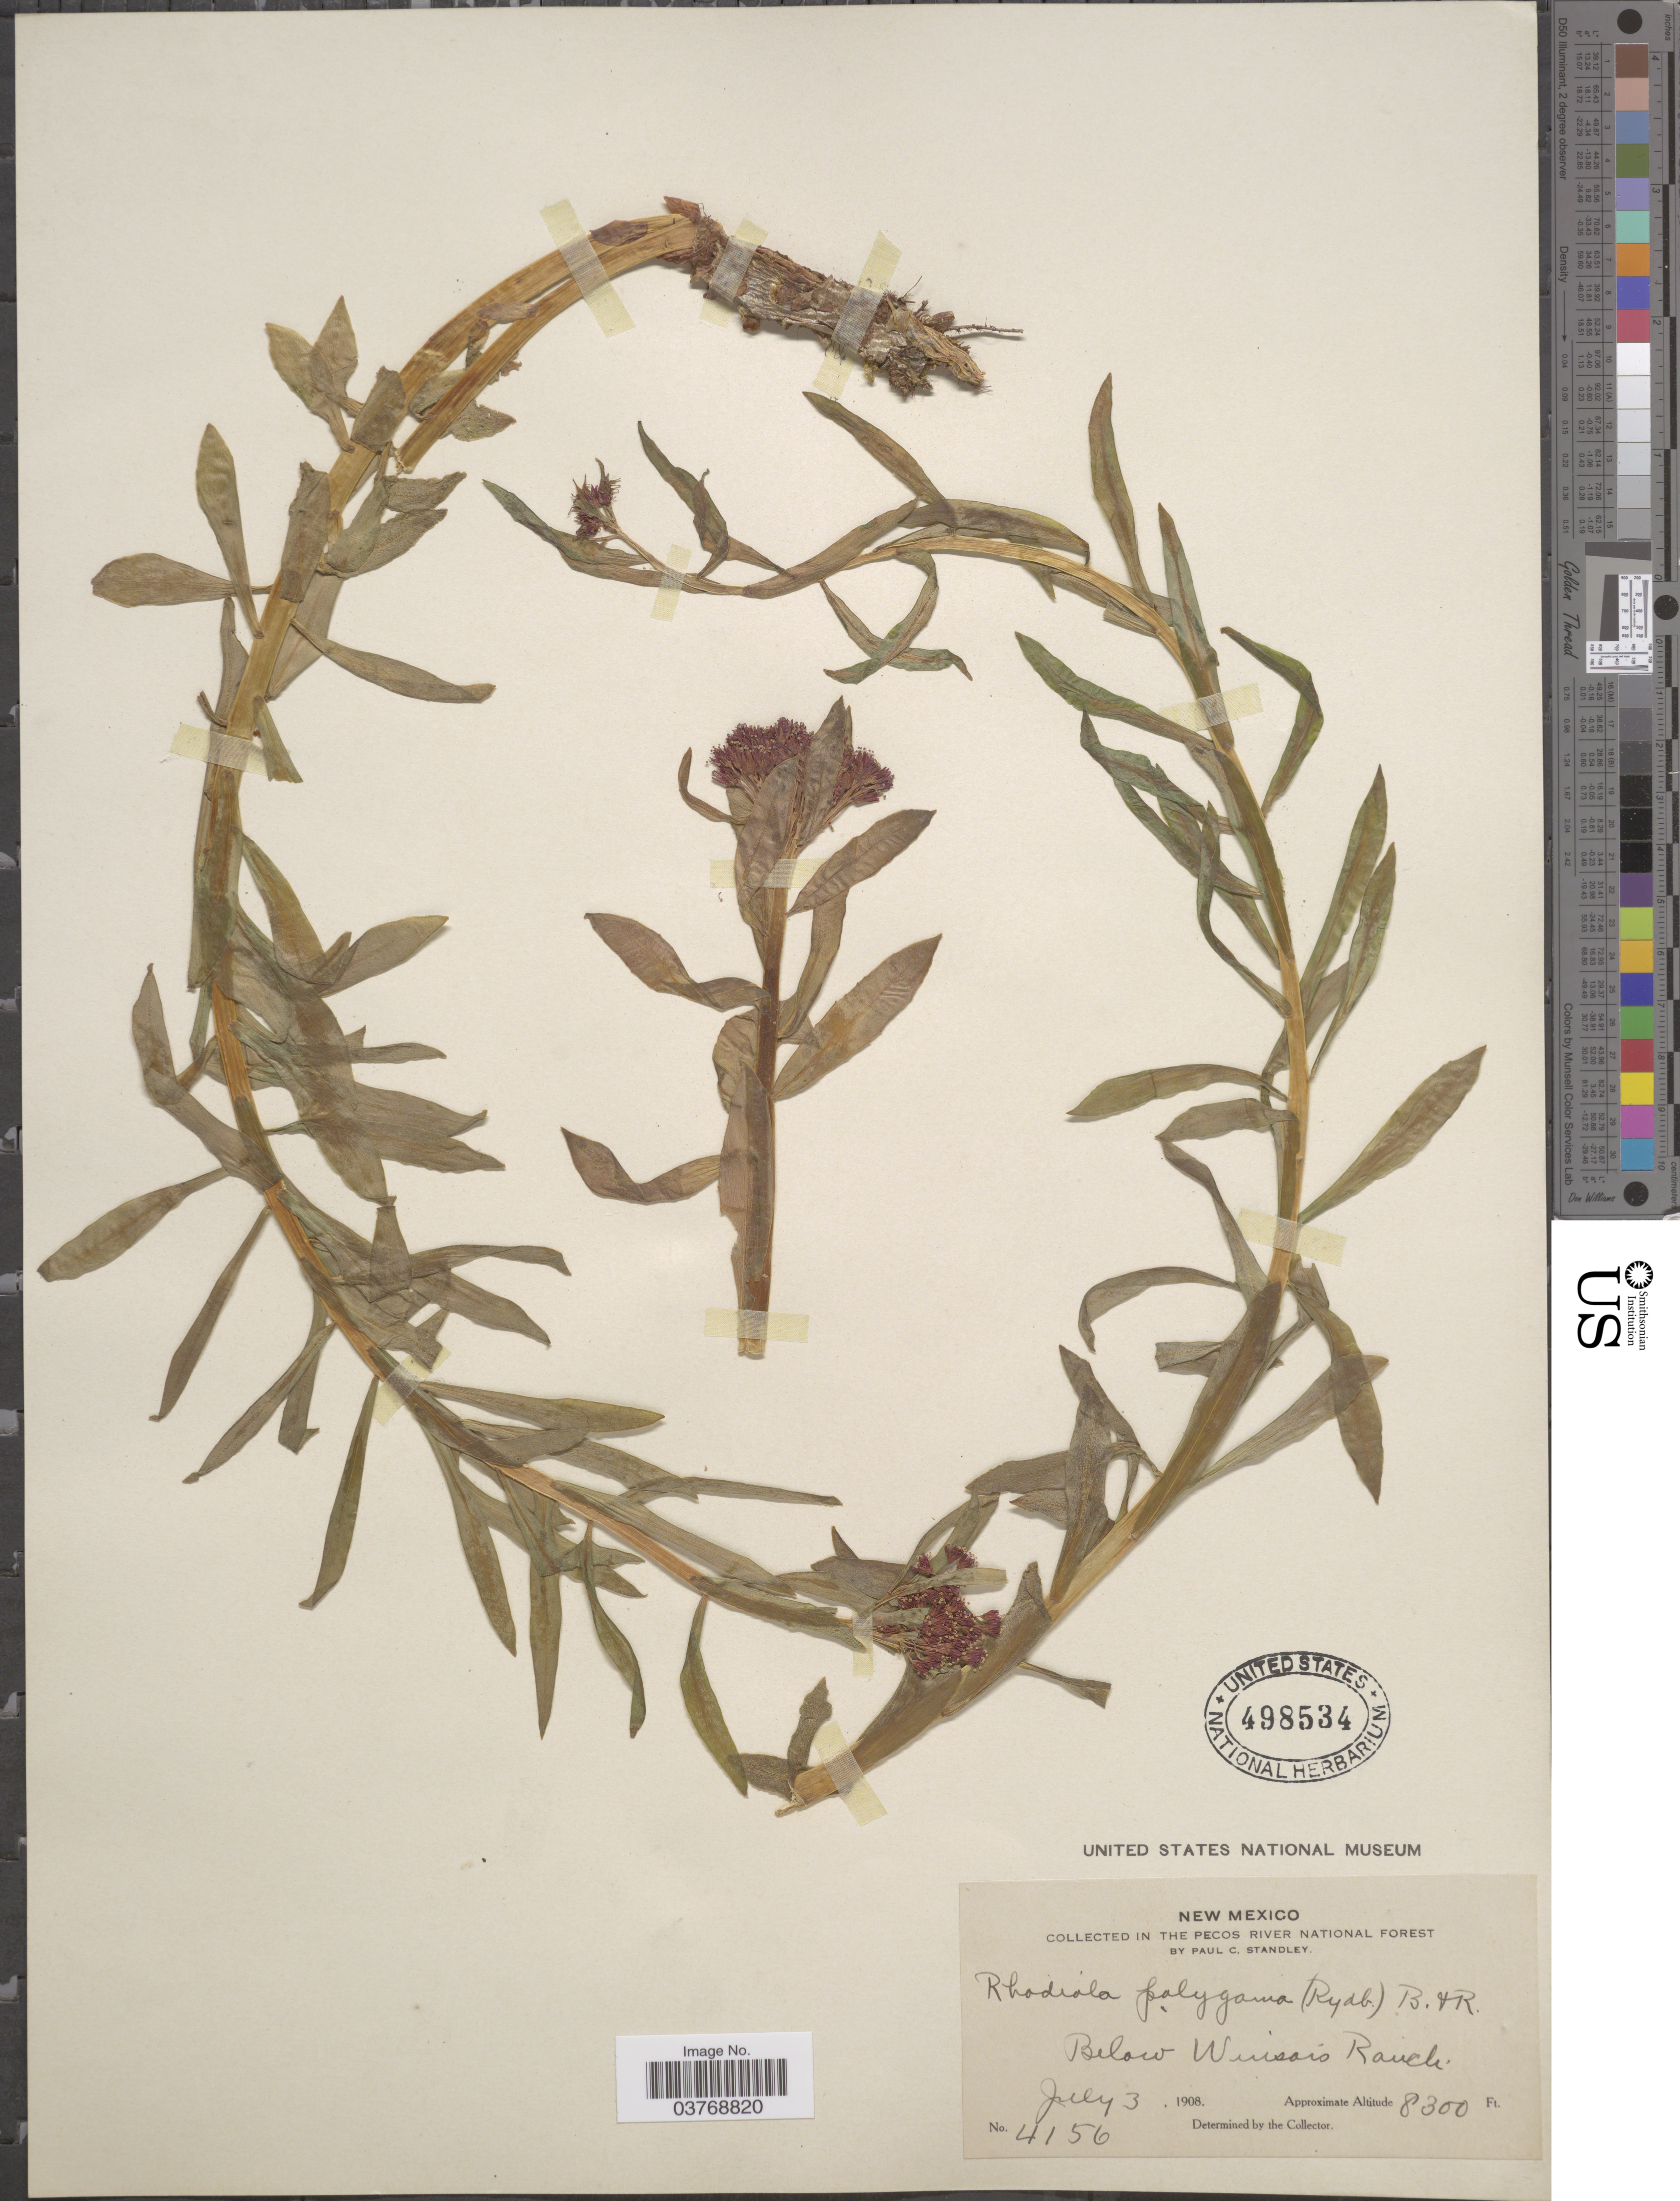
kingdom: Plantae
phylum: Tracheophyta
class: Magnoliopsida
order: Saxifragales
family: Crassulaceae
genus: Rhodiola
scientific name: Rhodiola integrifolia subsp. integrifolia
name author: Raf.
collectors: P. C. Standley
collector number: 4156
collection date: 1908-07-03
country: United States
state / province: New Mexico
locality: In the Pecos River National Forest. Below Winsors Ranch.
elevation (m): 2530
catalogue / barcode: US 498534